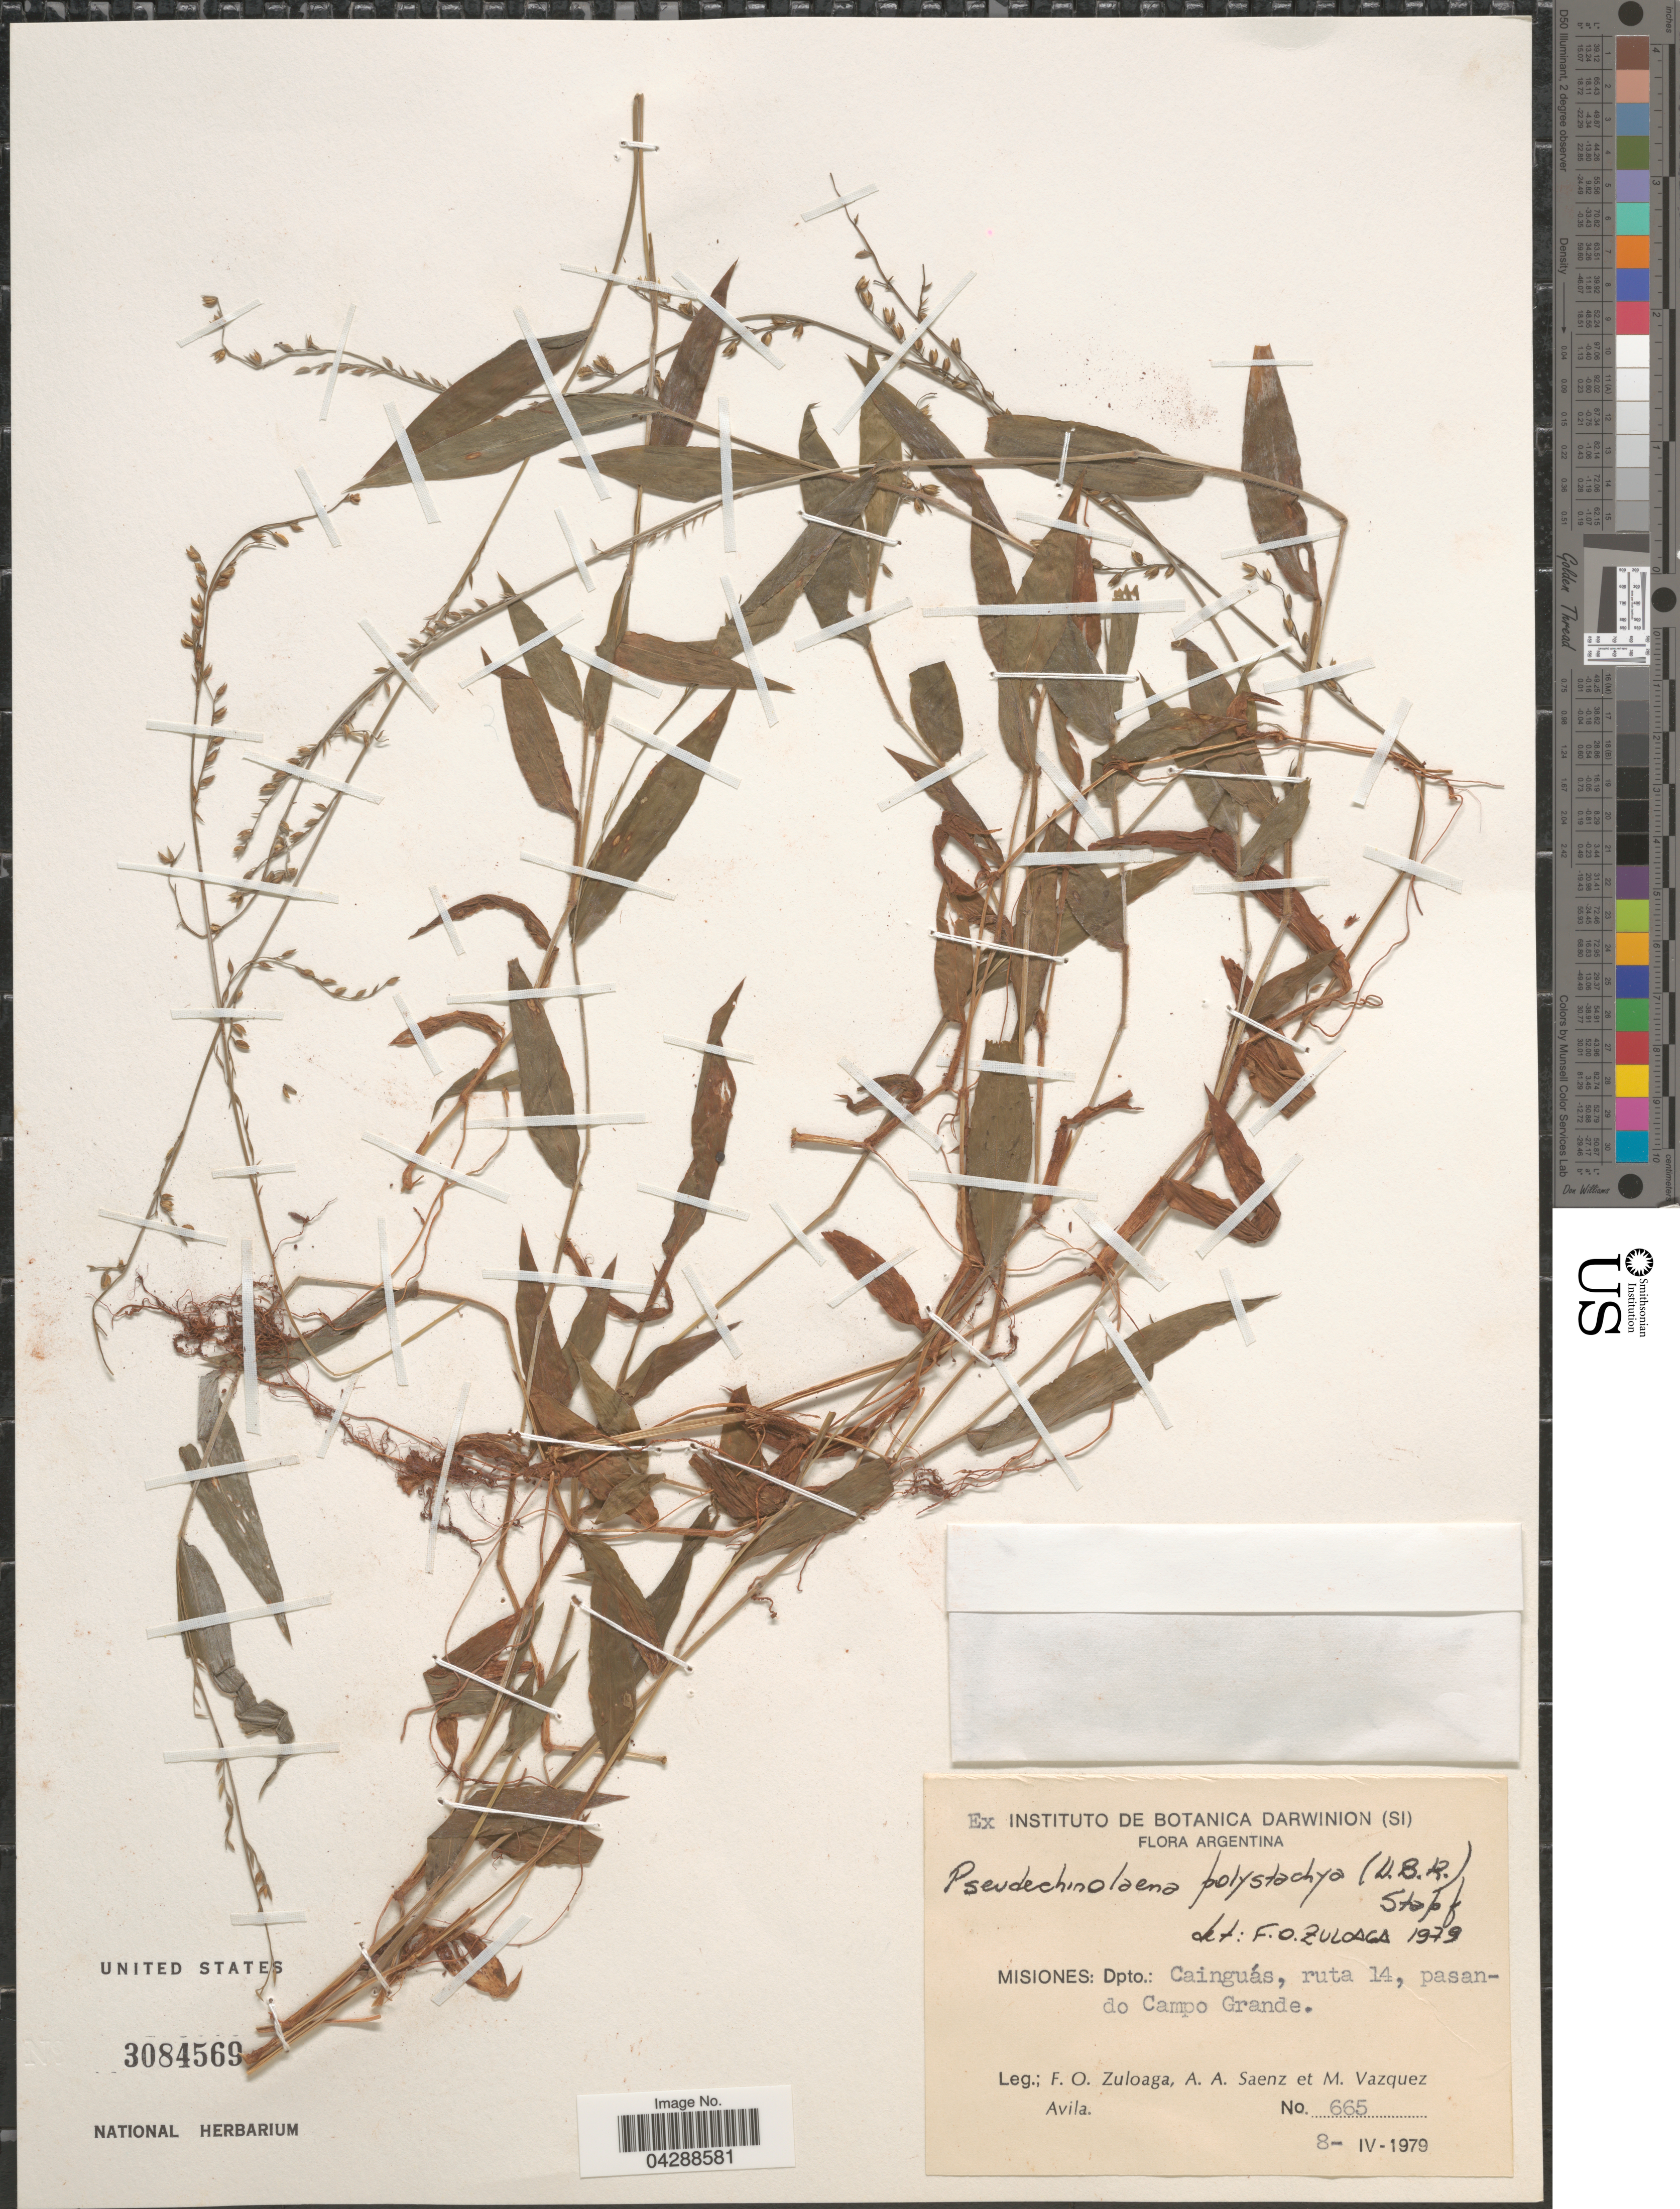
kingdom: Plantae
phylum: Tracheophyta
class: Liliopsida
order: Poales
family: Poaceae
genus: Pseudechinolaena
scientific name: Pseudechinolaena polystachya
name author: (Kunth) Stapf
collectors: F. O. Zuloaga, A. A. Saenz & M. D. Vázquez A.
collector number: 665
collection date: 1979-04-08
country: Argentina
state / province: Misiones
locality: Dpto.: Cainguás, ruta 14, pasando Campo Grande.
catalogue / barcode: US 3084569